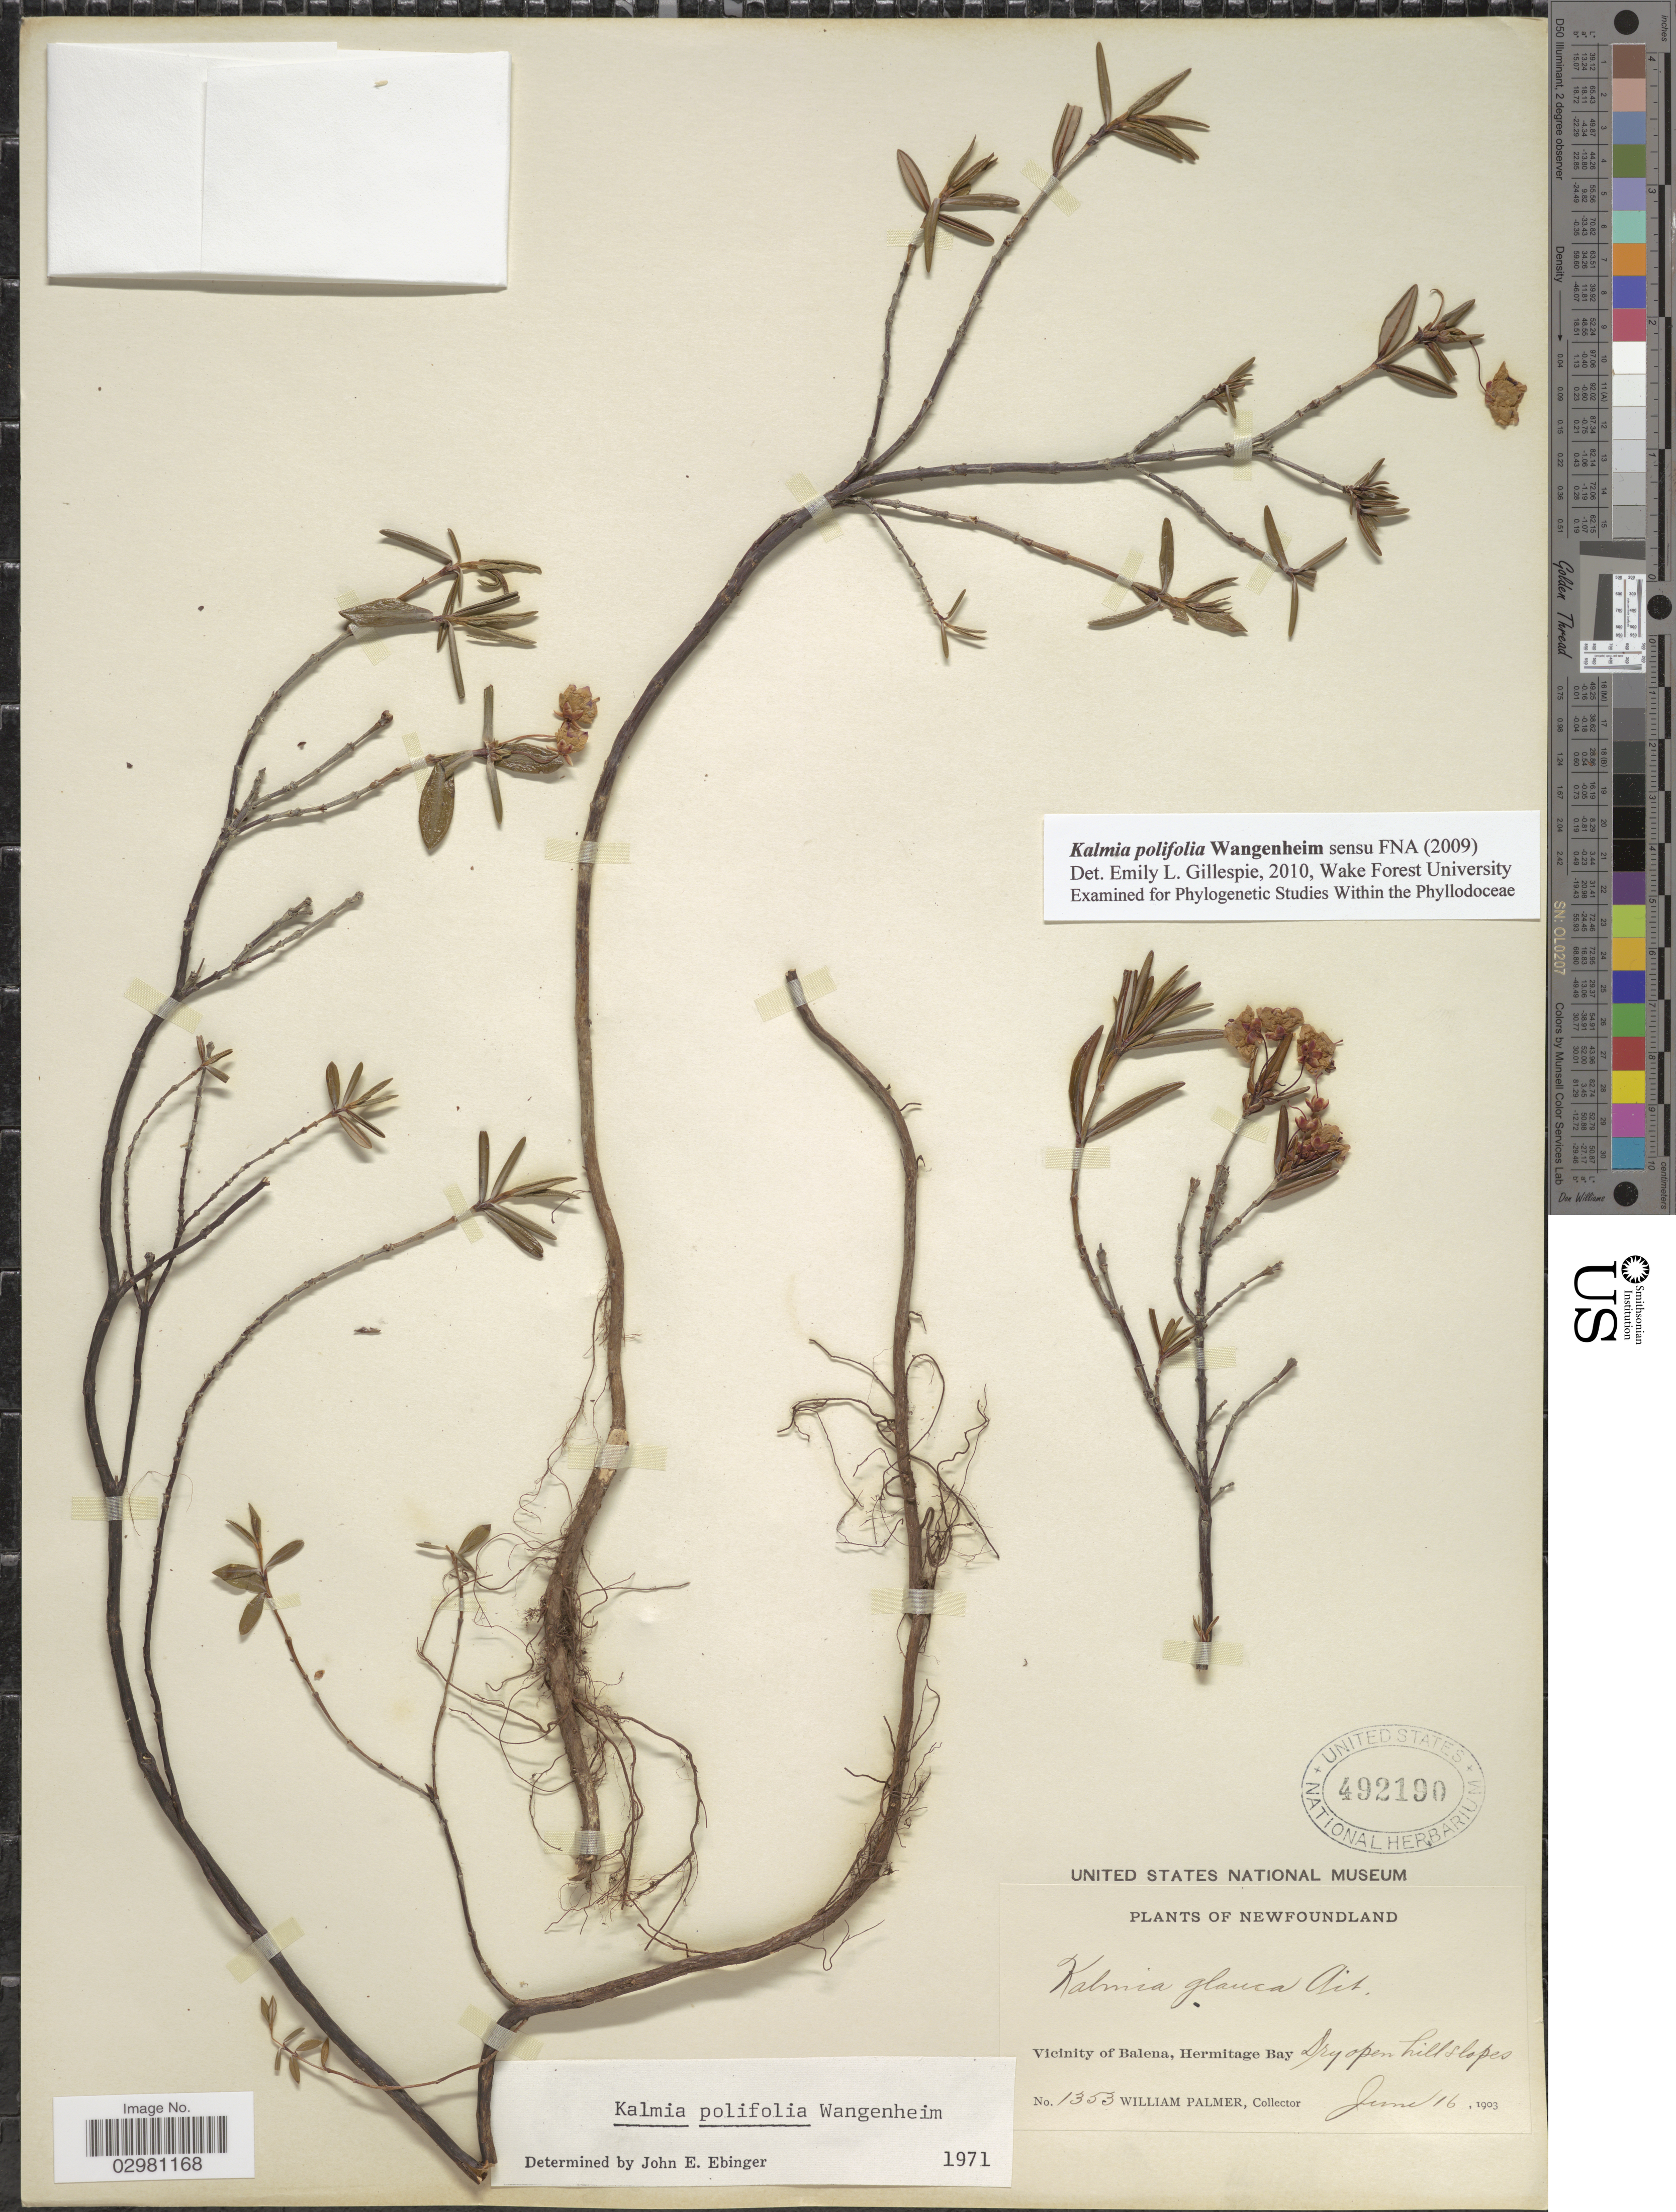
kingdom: Plantae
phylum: Tracheophyta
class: Magnoliopsida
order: Ericales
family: Ericaceae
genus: Kalmia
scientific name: Kalmia polifolia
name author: Wangenh.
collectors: W. Palmer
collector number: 1353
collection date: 1903-06-16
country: Canada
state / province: Newfoundland and Labrador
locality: Vicinity of Balena, Hermitage Bay. Dry open hill slopes.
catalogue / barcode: US 492190